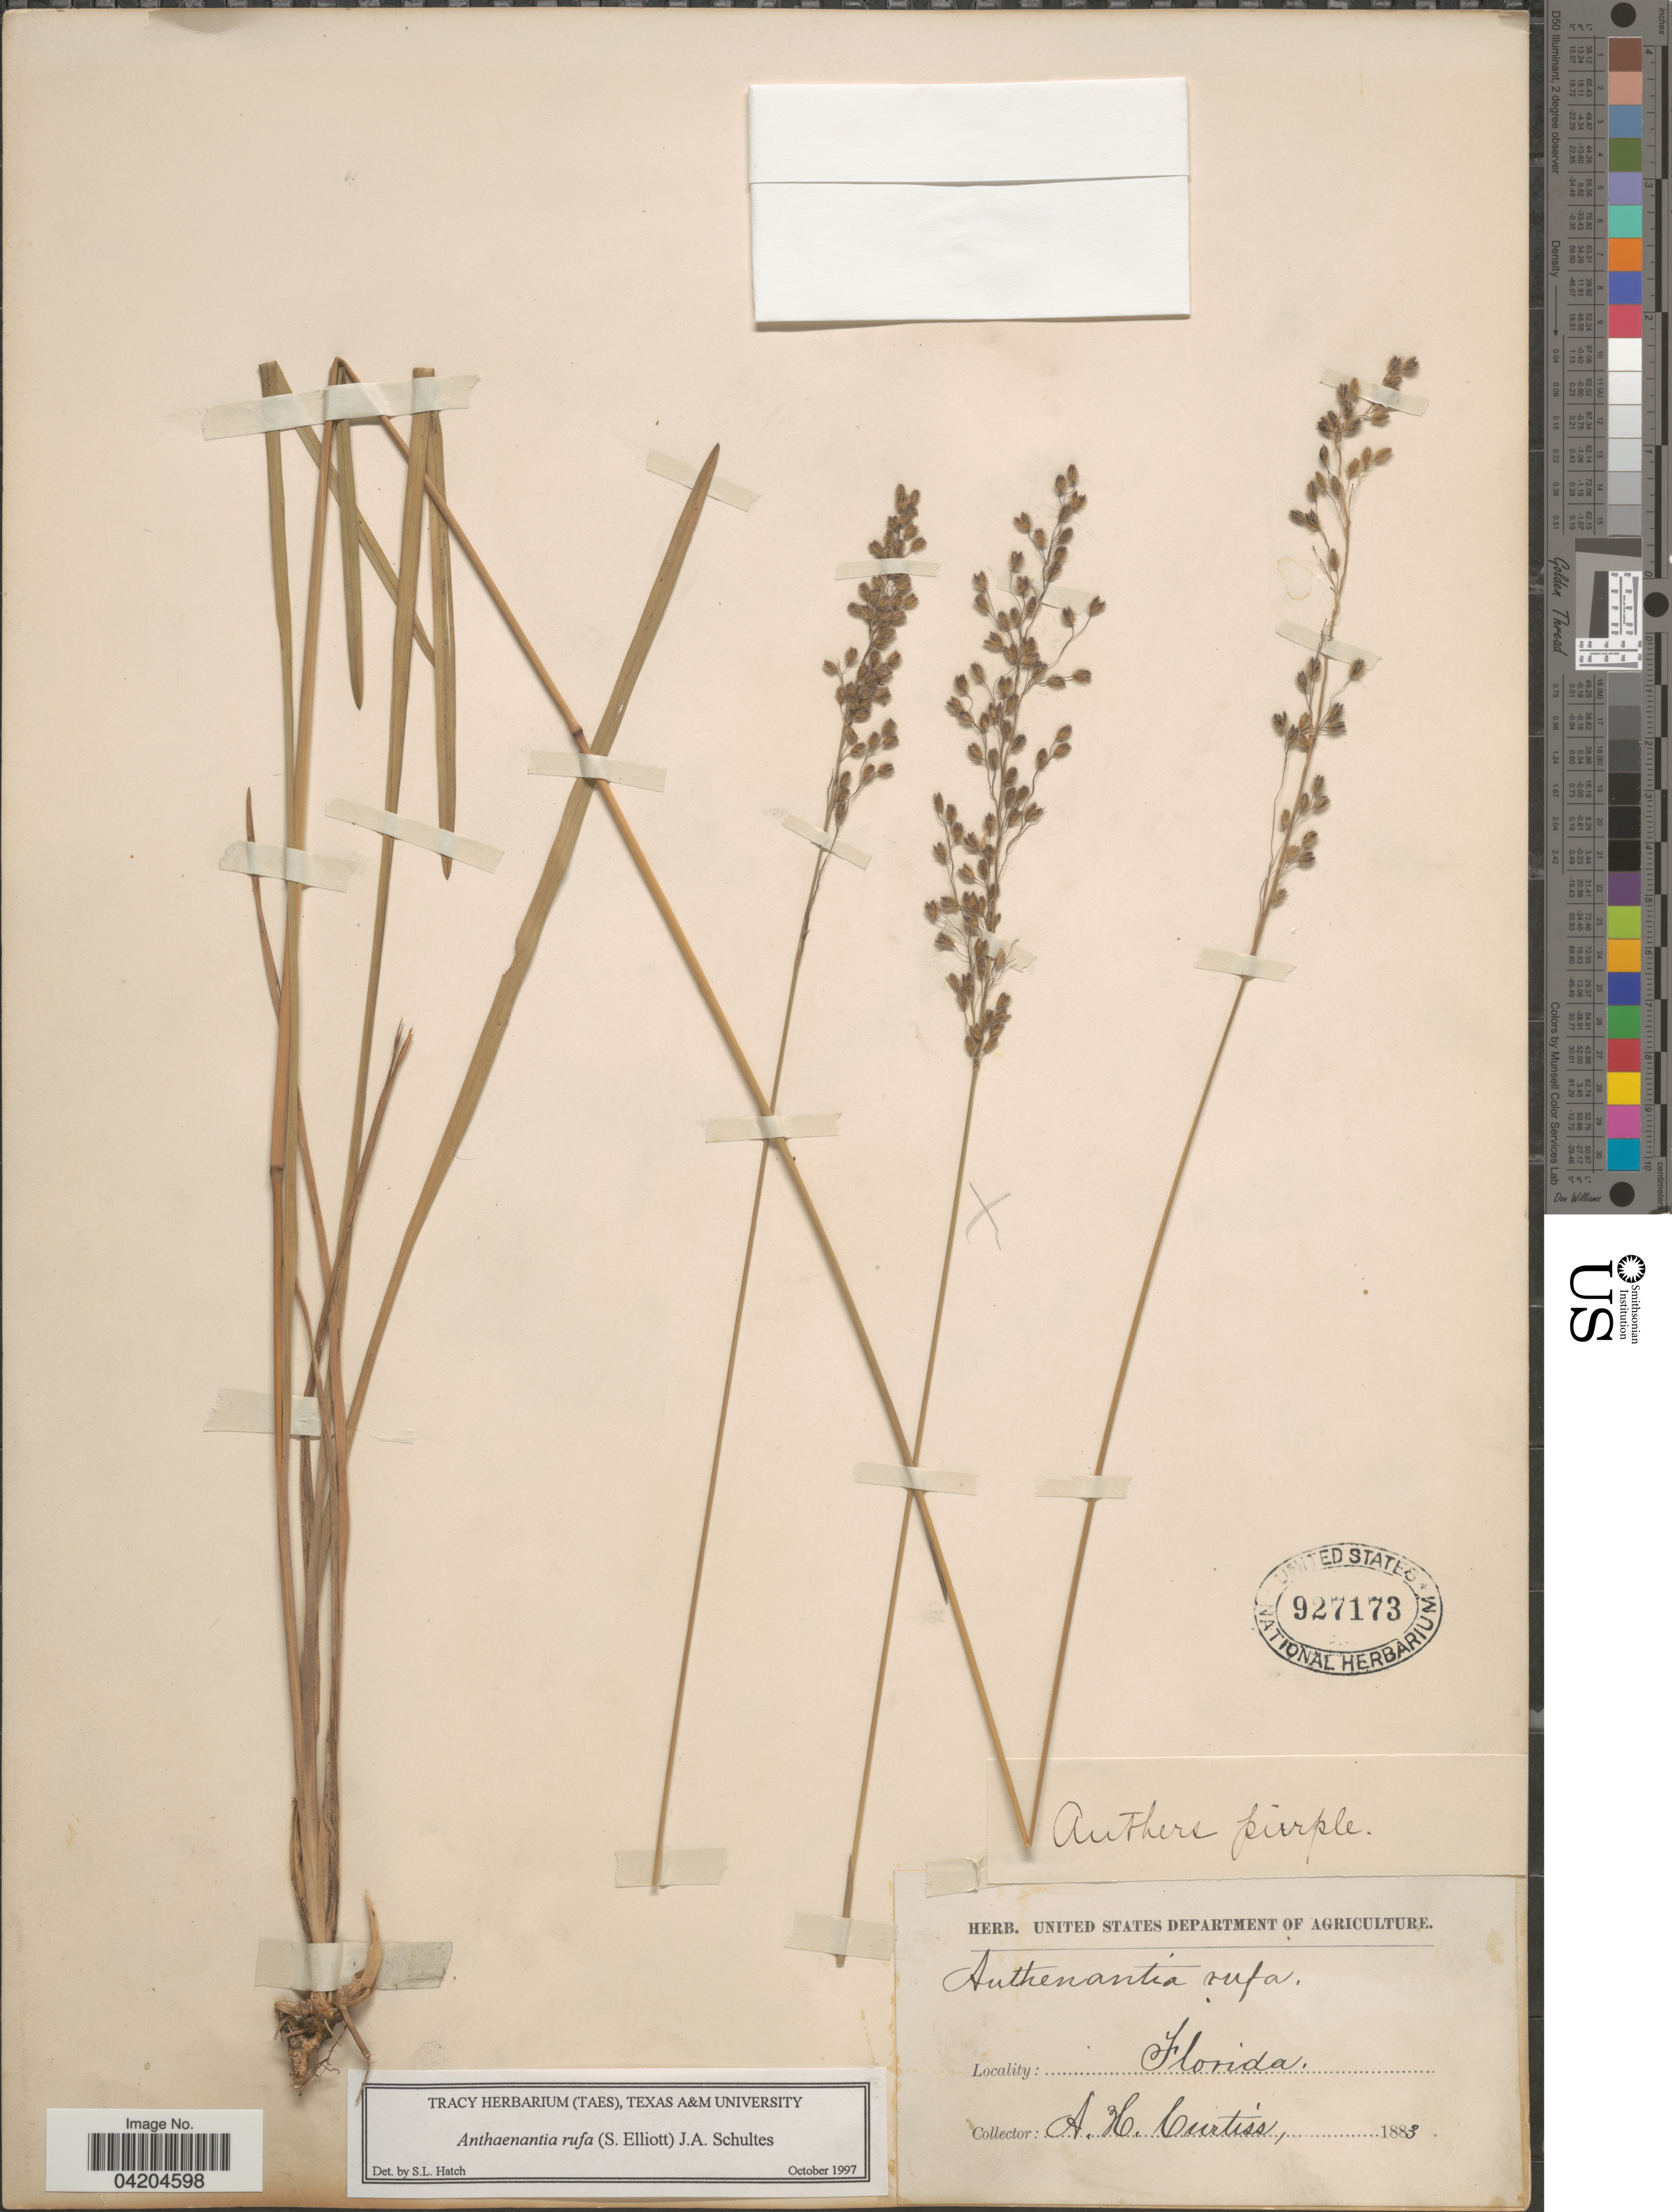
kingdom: Plantae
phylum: Tracheophyta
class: Liliopsida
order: Poales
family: Poaceae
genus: Anthaenantia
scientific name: Anthaenantia rufa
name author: (Elliott) Schult.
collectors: A. H. Curtiss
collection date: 1883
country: United States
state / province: Florida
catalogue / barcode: US 927173